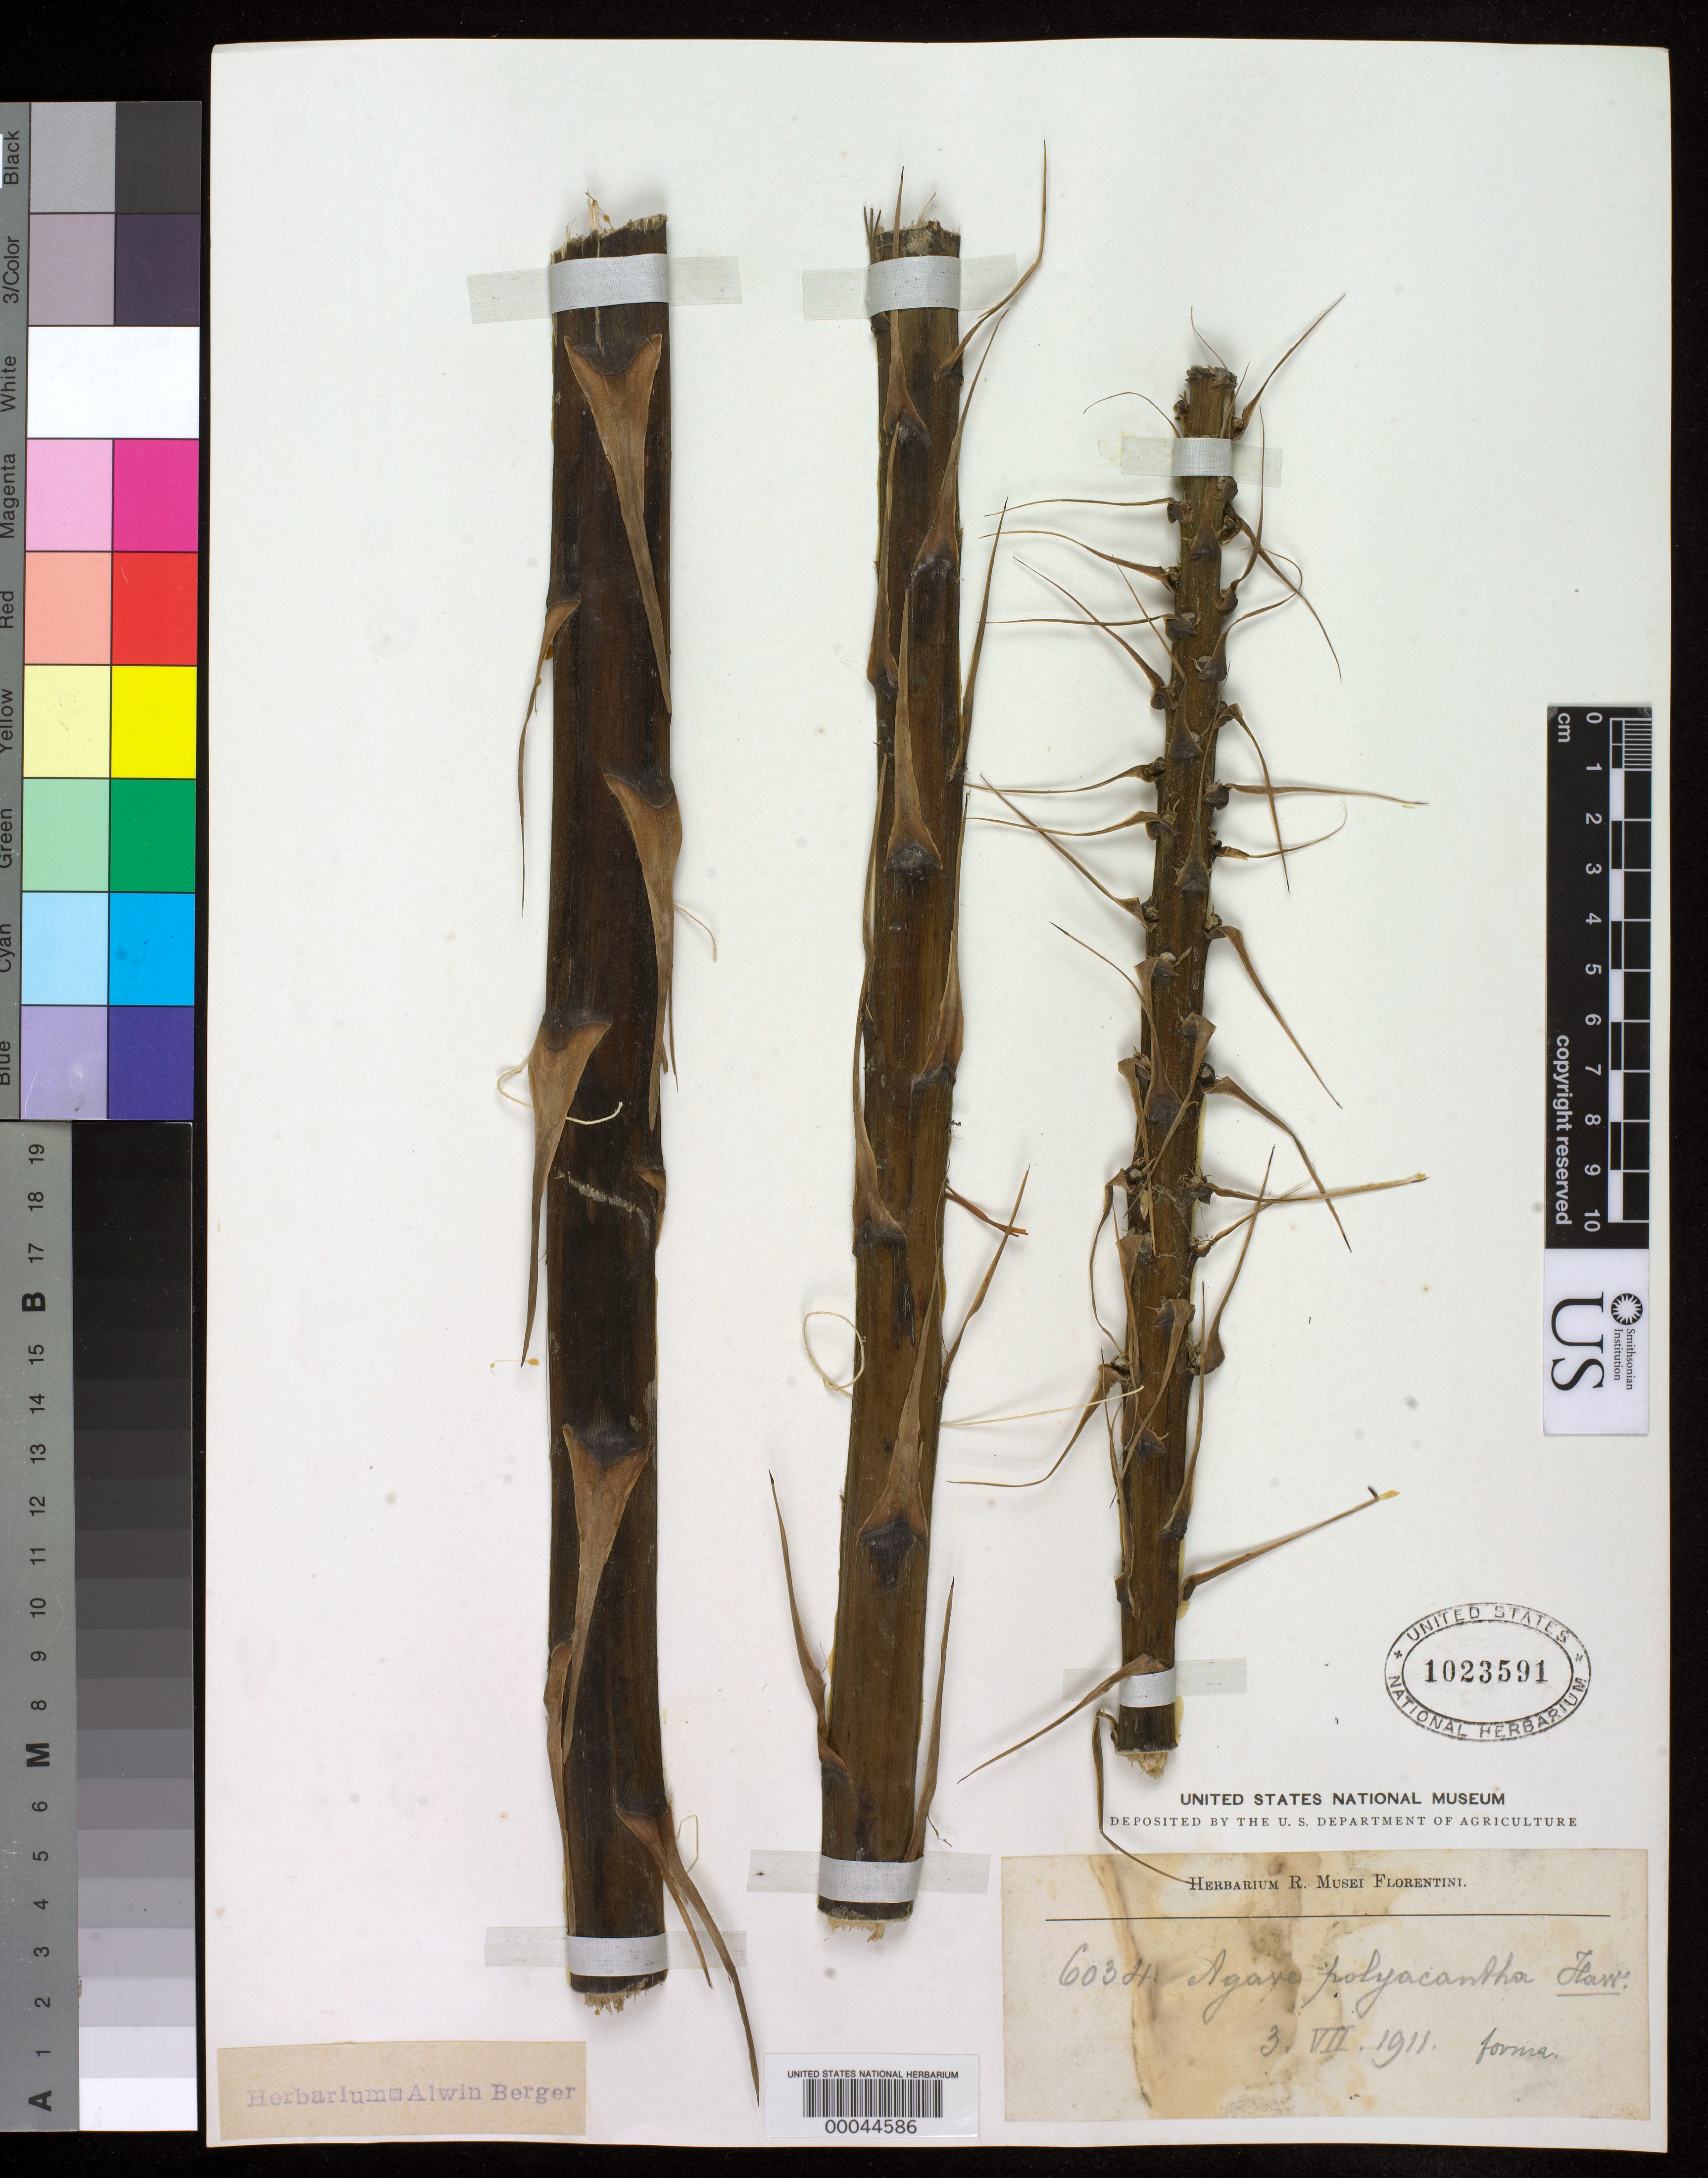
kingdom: Plantae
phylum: Tracheophyta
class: Liliopsida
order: Asparagales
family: Asparagaceae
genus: Agave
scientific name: Agave polyacantha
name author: Haw.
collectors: ex herb. A. Berger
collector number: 6034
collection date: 1909-06-02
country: Mexico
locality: Cultivated at La Mortola, Italy.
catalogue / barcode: US 1023591